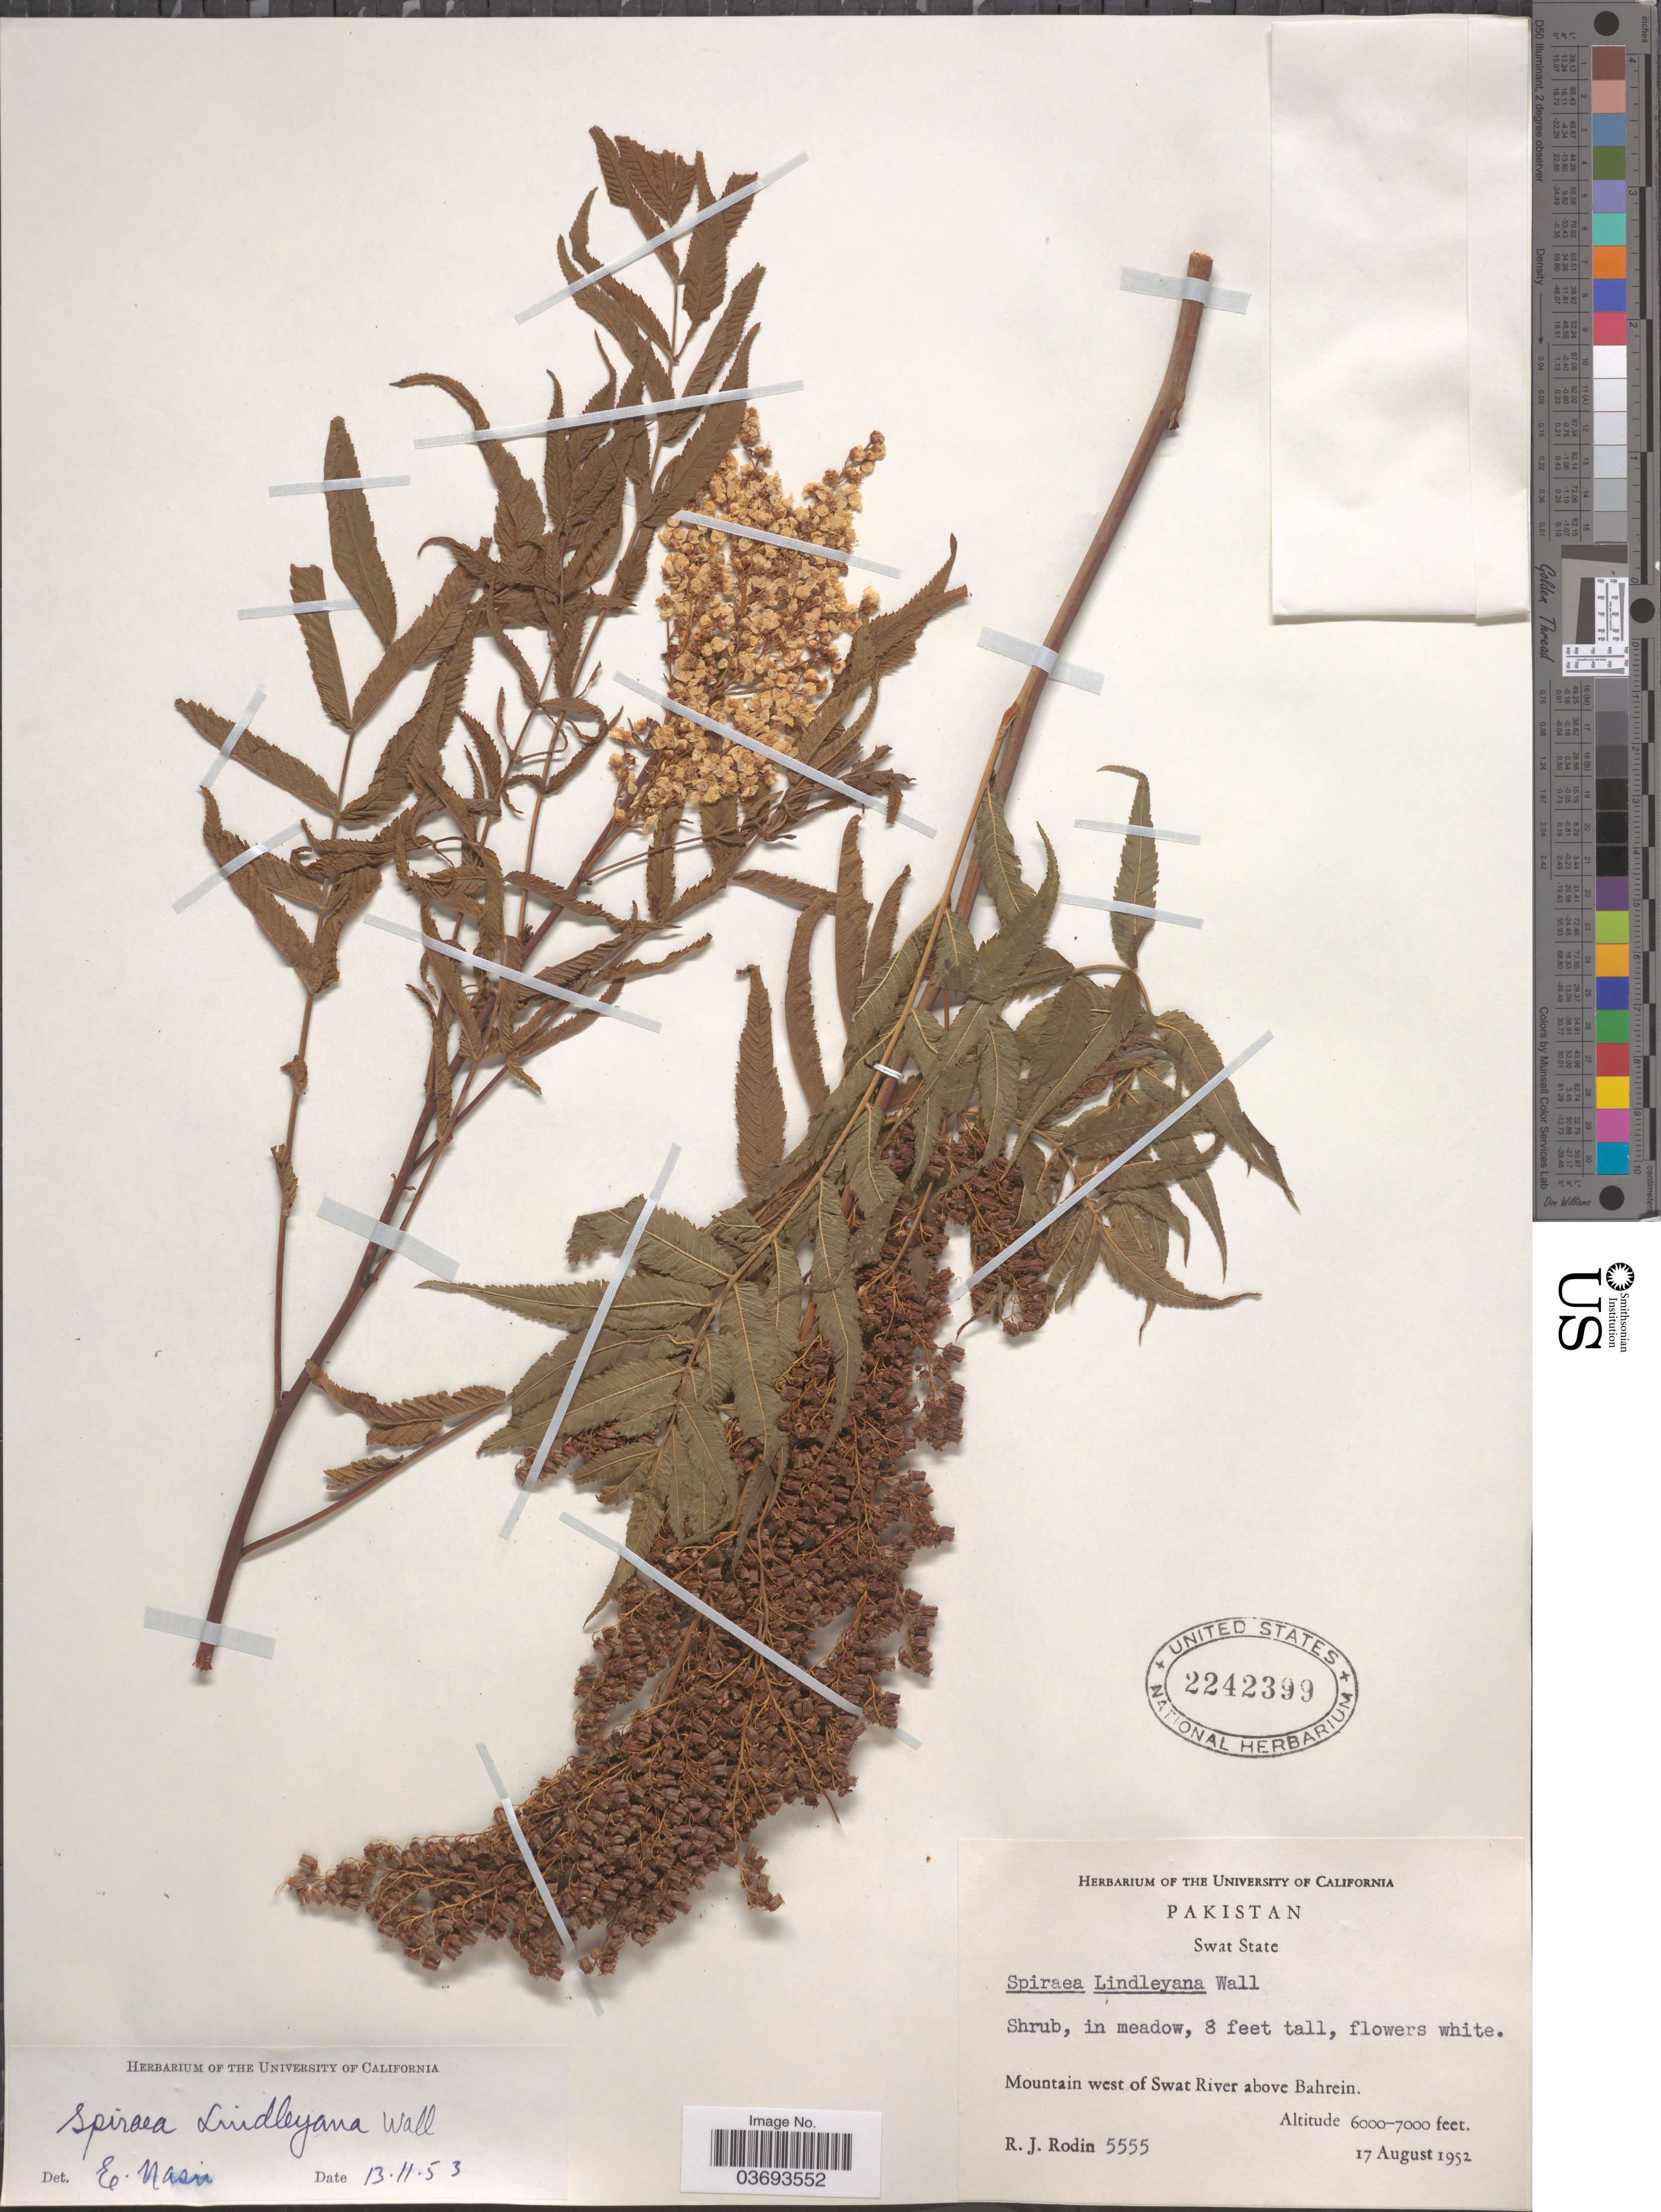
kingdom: Plantae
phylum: Tracheophyta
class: Magnoliopsida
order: Rosales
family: Rosaceae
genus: Spiraea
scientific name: Spiraea lindleyana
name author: Siebert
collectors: R. J. Rodin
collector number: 5555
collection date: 1952-08-17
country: Pakistan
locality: Swat State. Mountain west of Swat River above Bahrein.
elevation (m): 1829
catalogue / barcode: US 2242399